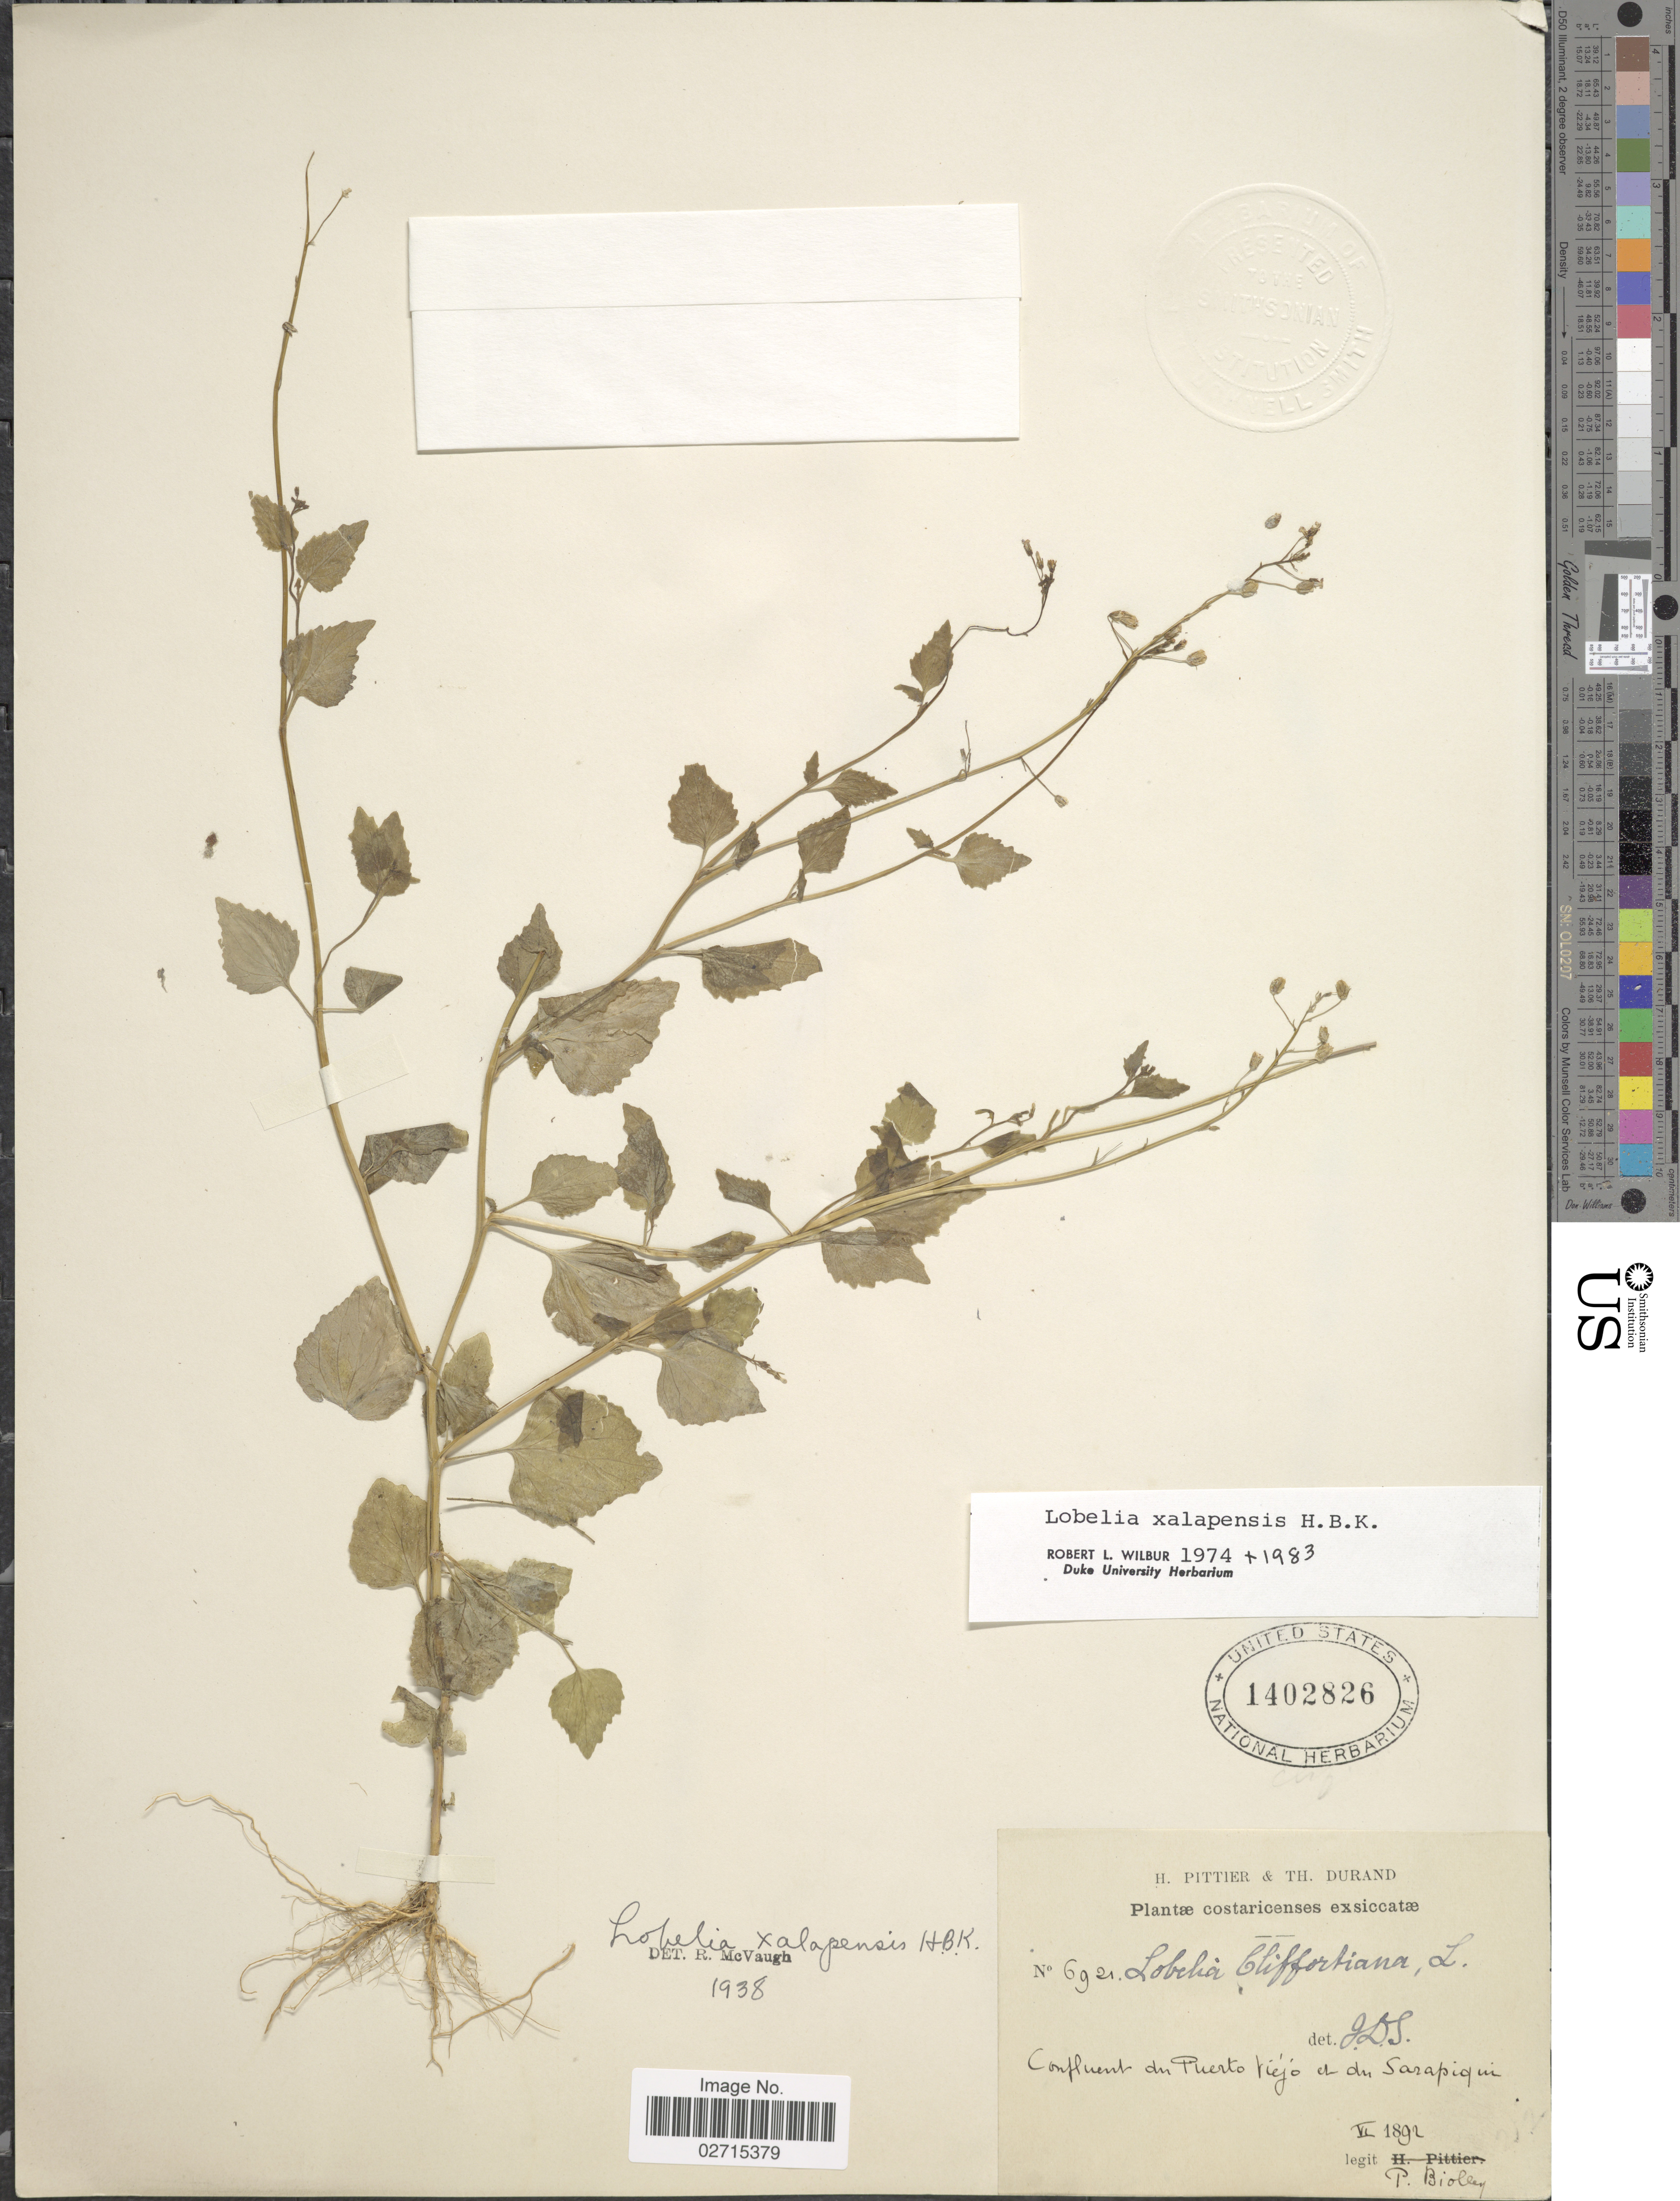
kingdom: Plantae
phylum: Tracheophyta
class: Magnoliopsida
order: Asterales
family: Campanulaceae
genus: Lobelia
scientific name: Lobelia xalapensis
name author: Kunth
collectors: P. Biolley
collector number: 6921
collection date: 1892-06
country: Costa Rica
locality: Confluent du Puerto Viéjo et du Sarapiqui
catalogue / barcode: US 1402826